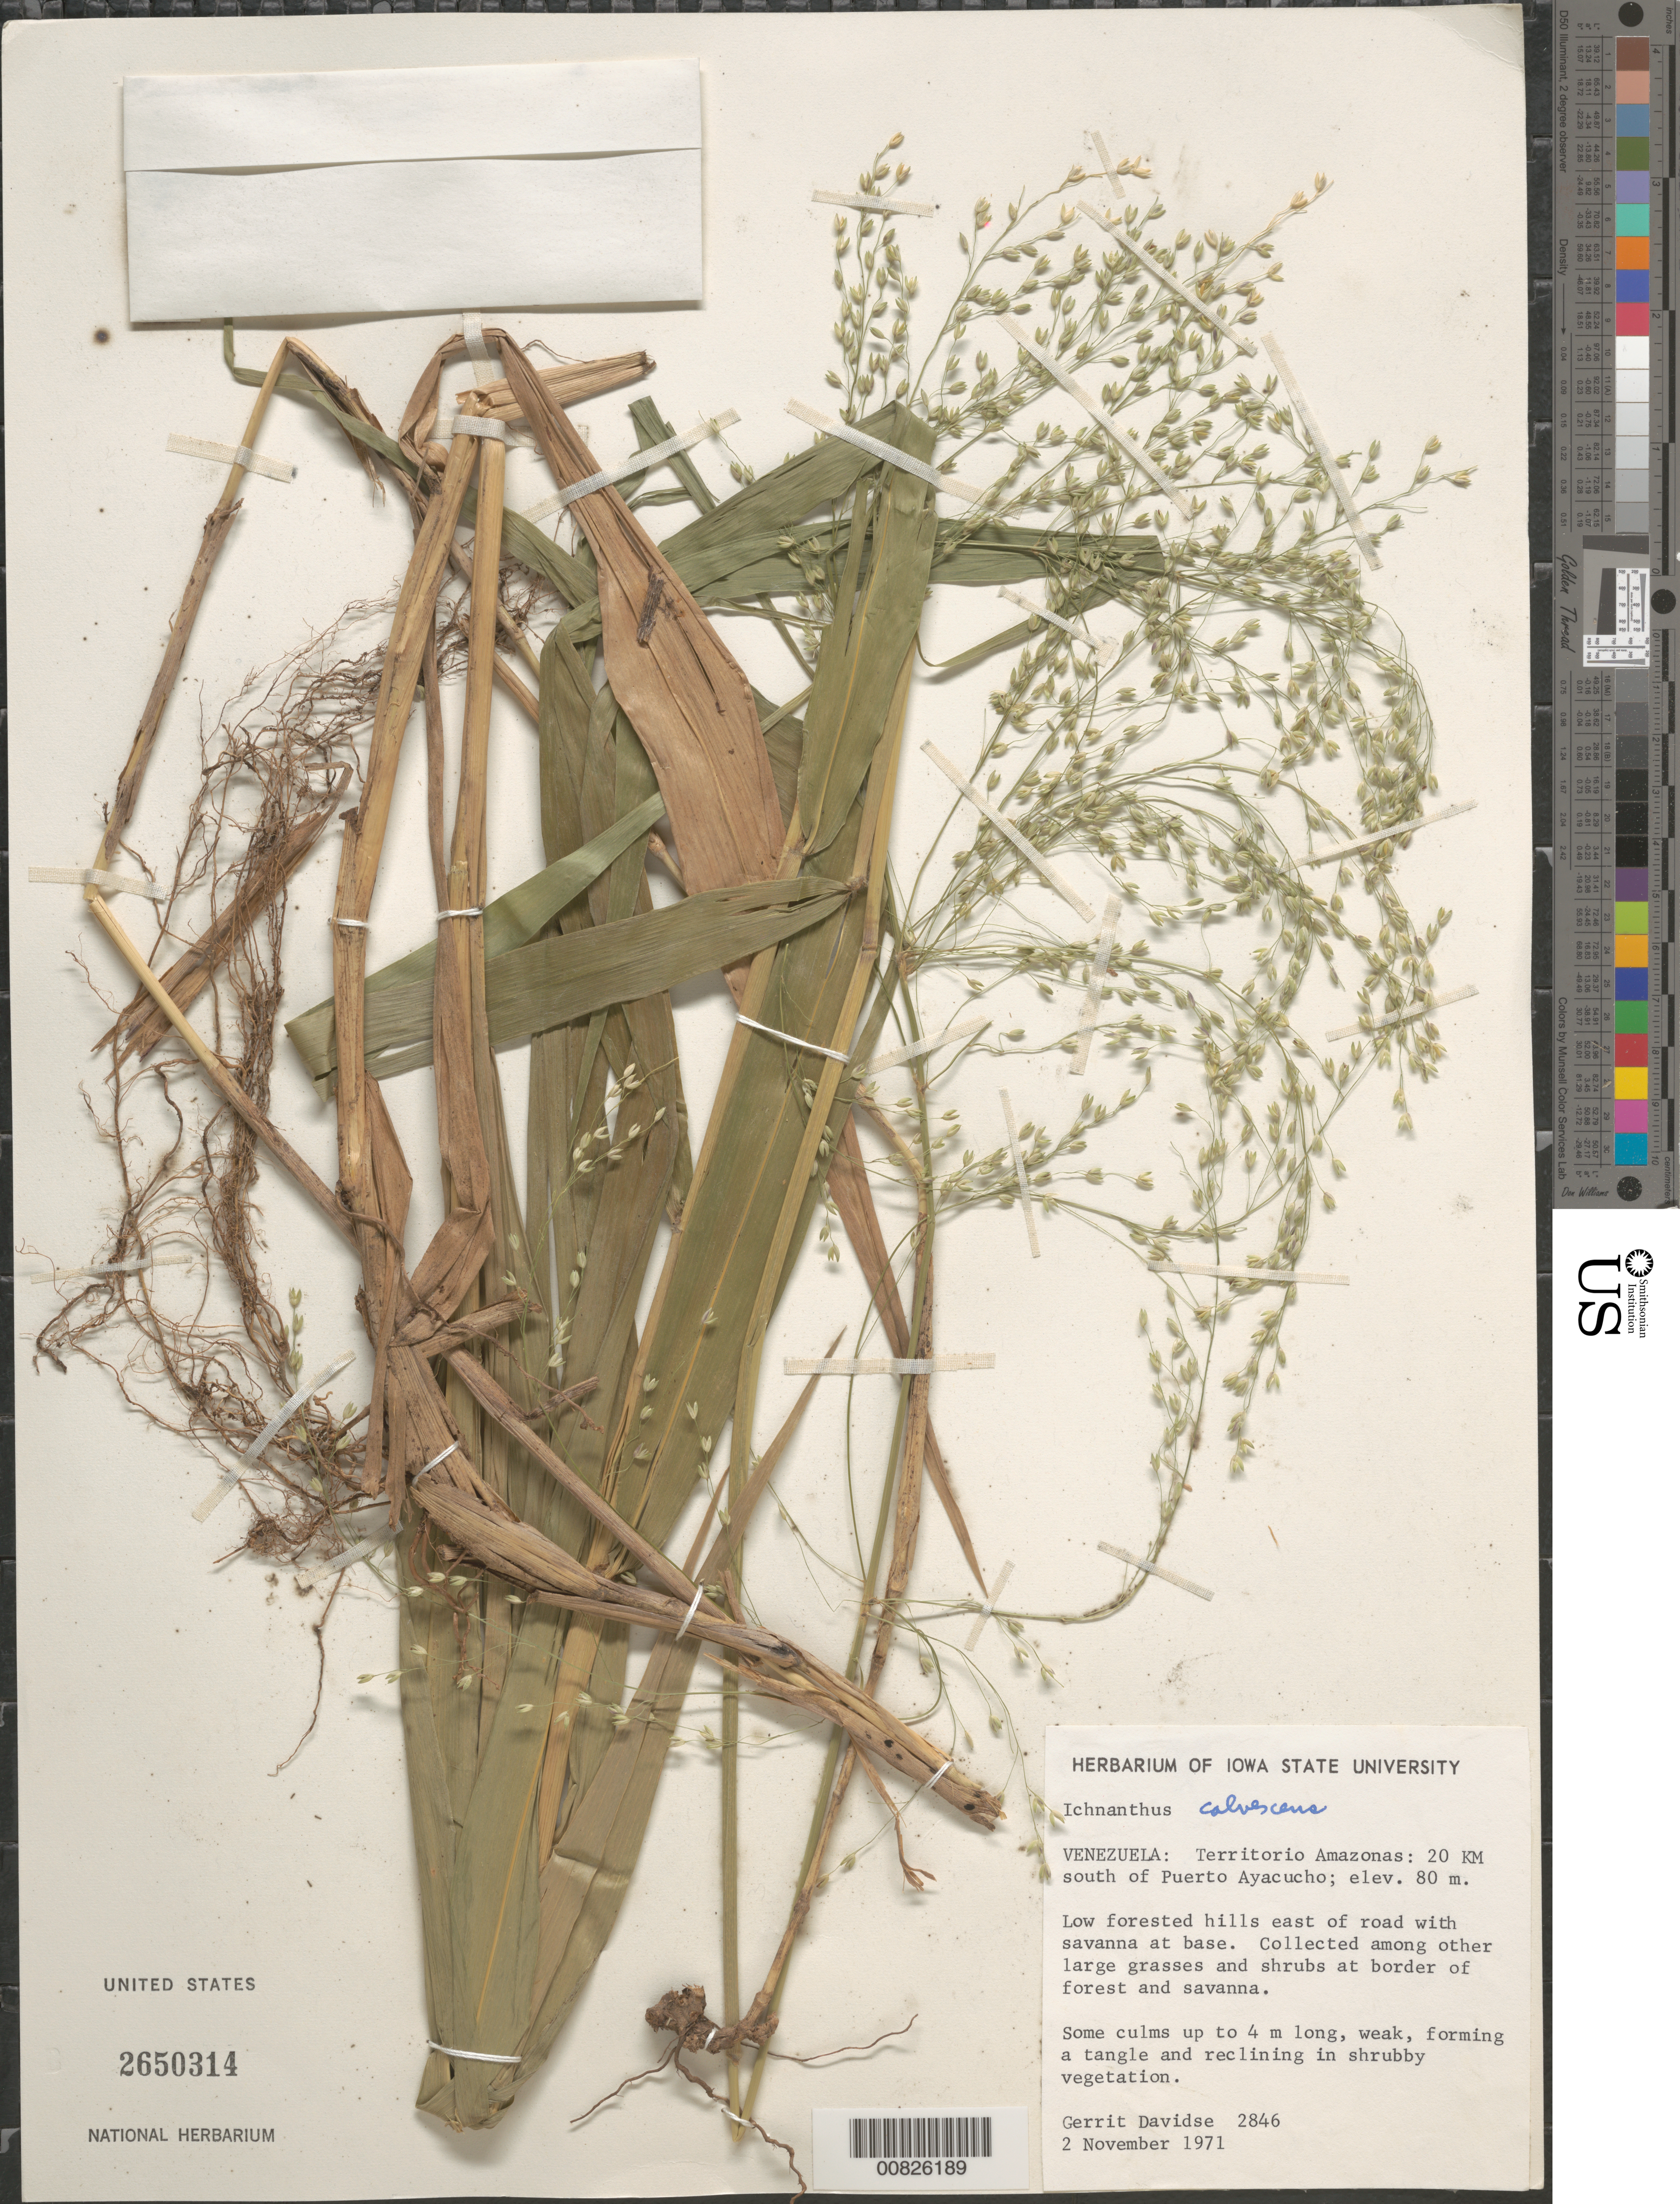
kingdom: Plantae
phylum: Tracheophyta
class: Liliopsida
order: Poales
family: Poaceae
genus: Ichnanthus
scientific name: Ichnanthus calvescens var. scabrior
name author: Döll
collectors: G. Davidse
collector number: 2846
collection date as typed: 2-Nov-71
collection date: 1971-11-02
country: Venezuela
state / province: Amazonas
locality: Puerto Ayacucho, 20 km S of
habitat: Low forested hills E of road with savanna at base, among other large grasses and shrubs at border of forest and savanna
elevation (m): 80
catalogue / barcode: US 2650314